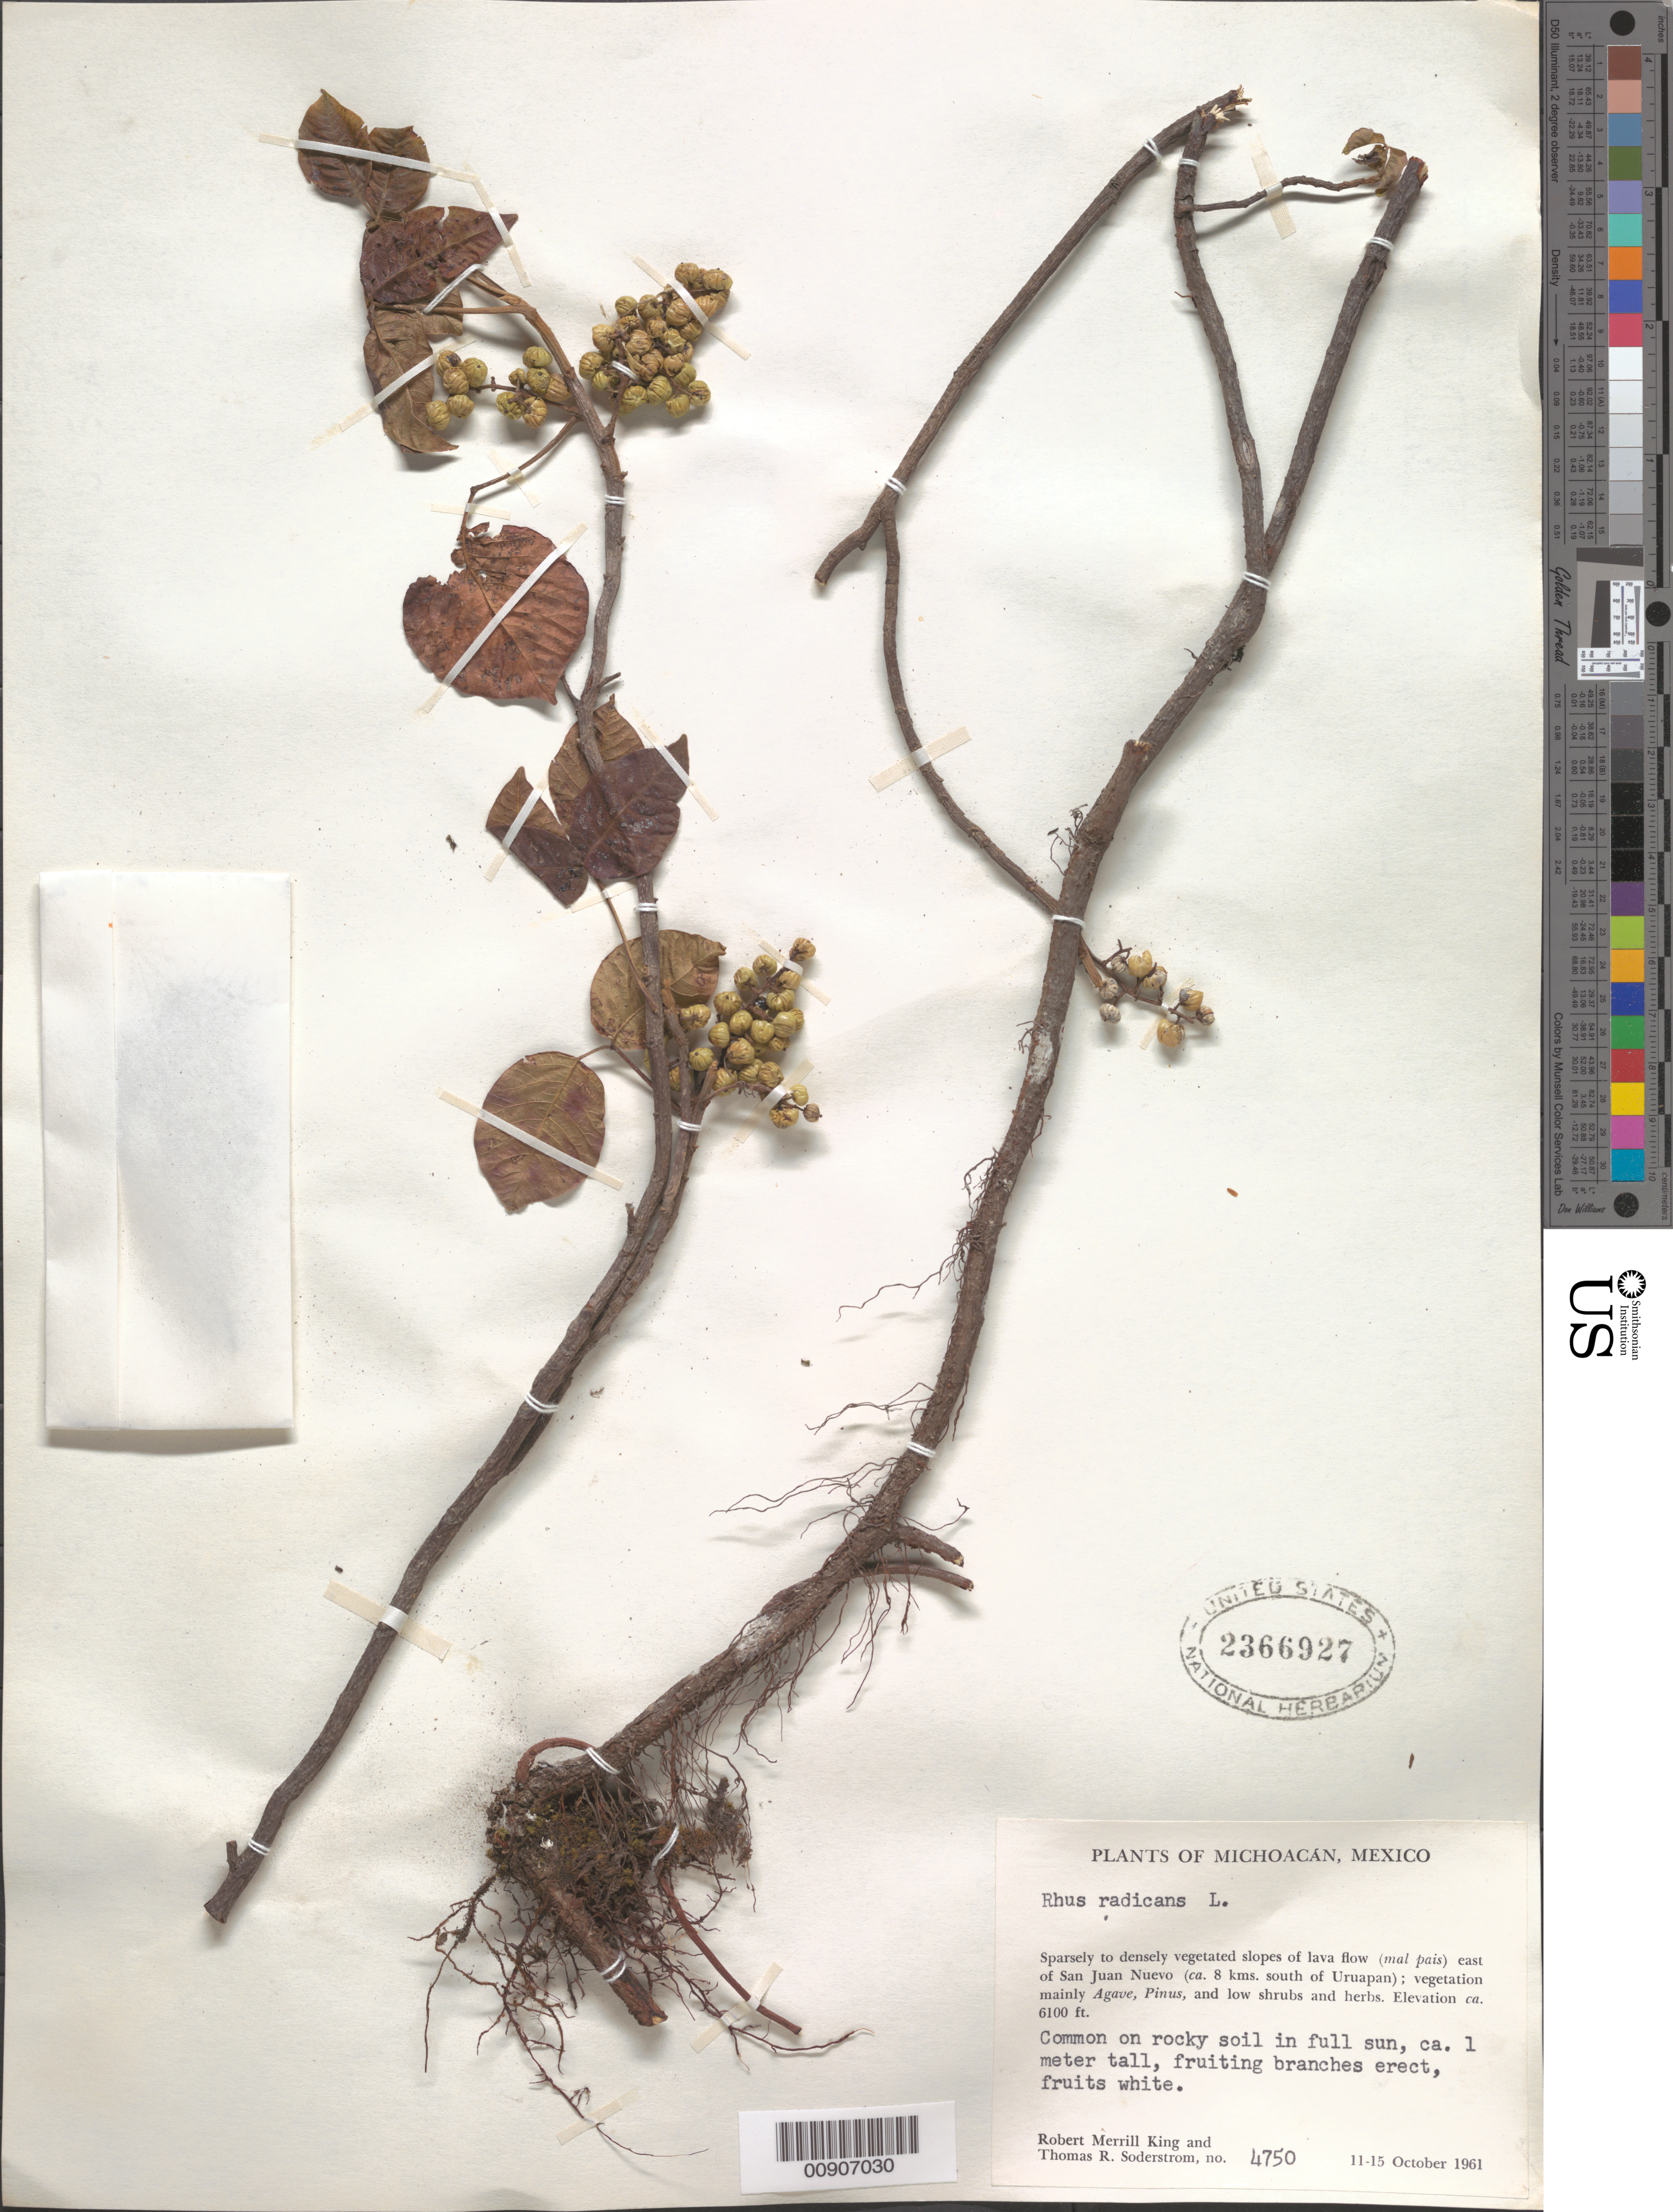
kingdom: Plantae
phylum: Tracheophyta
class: Magnoliopsida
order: Sapindales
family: Anacardiaceae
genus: Toxicodendron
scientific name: Toxicodendron radicans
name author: (L.) Kuntze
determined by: Mitchell, John D.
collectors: R. M. King & T. R. Soderstrom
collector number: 4750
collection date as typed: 11 Oct 1961 to 15 Oct 1961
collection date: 1961-10-11/1961-10-15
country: Mexico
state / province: Michoacán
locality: Sparsely to densely vegetated slopes of lava flow (mal pais) east of San Juan Nuevo (ca. 8 kms. South of Uruapan). Michoacán.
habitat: Common on rocky soil in full sun. Vegetation mainly Agave, Pinus and low shrubs and herbs.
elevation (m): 1859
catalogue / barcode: US 2366927